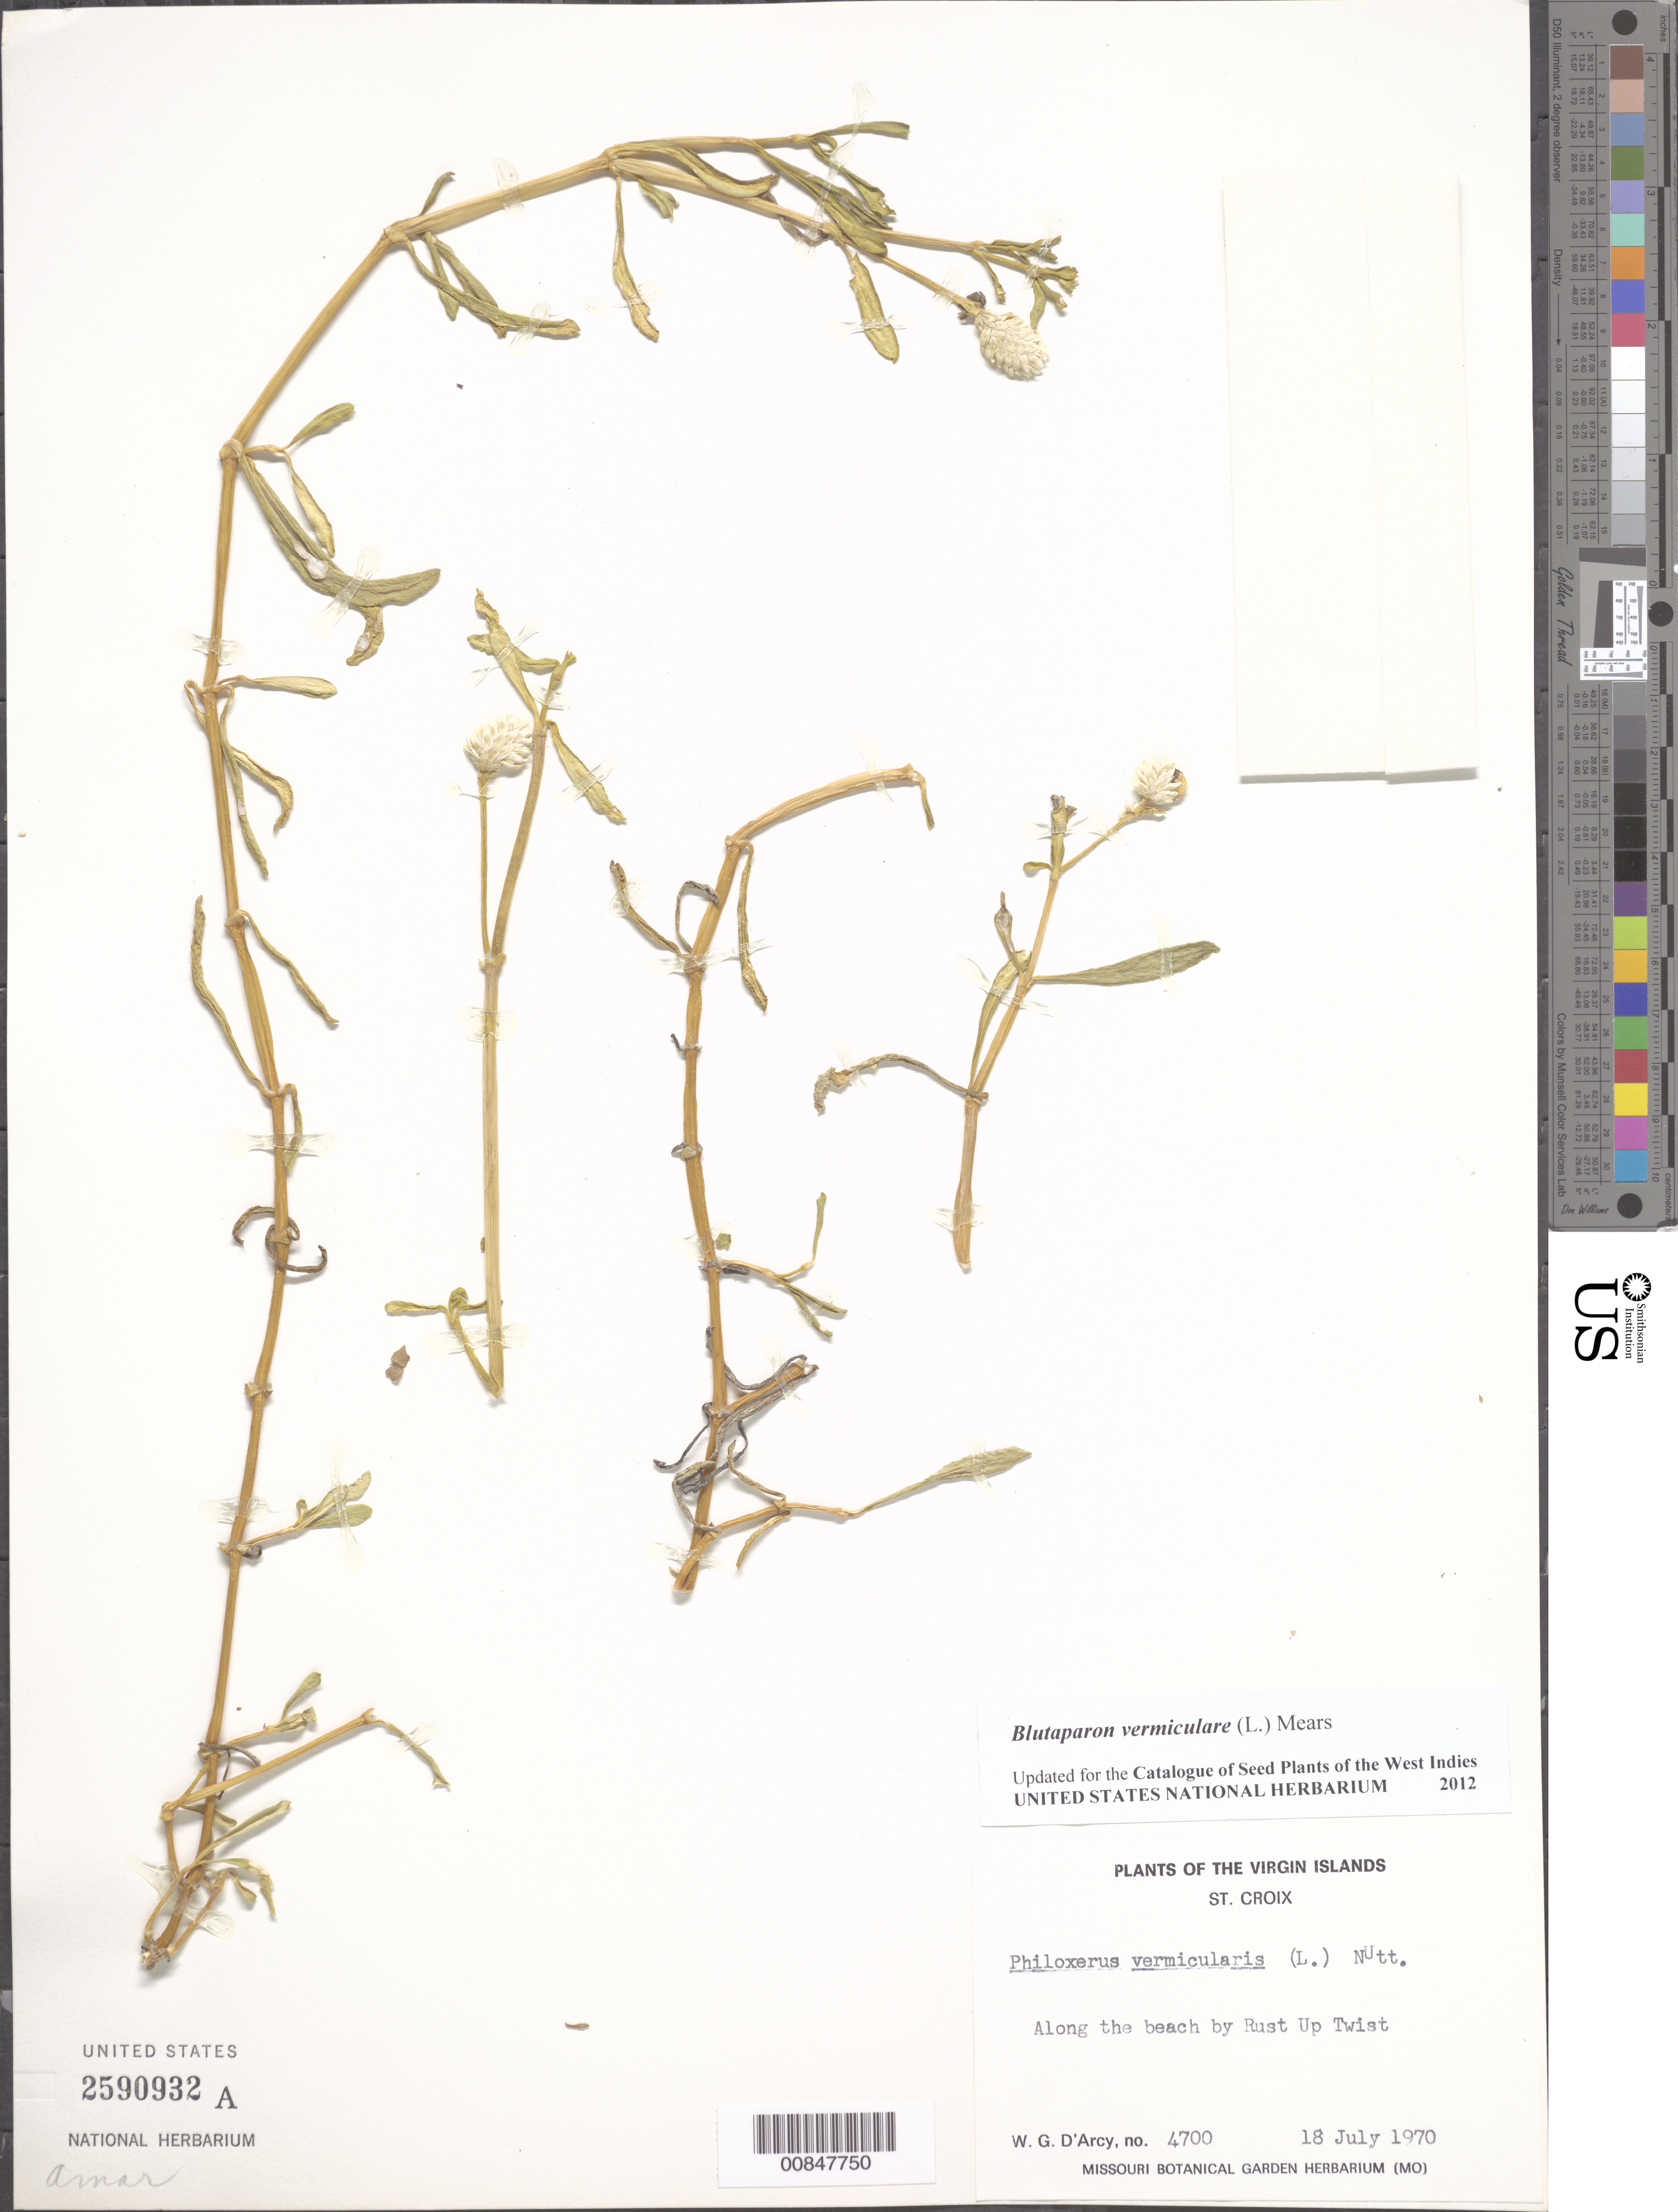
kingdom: Plantae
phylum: Tracheophyta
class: Magnoliopsida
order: Caryophyllales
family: Amaranthaceae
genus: Gomphrena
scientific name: Gomphrena vermicularis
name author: L.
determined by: Strong, Mark T., (BOT), Smithsonian Institution - National Museum of Natural History (UNITED STATES)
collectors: W. G. D'Arcy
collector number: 4700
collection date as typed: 18 Jul 1970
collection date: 1970-07-18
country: U.S. Virgin Islands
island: St. Croix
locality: By Rust up Twist.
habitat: Along the beach.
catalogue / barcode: US 2590932A